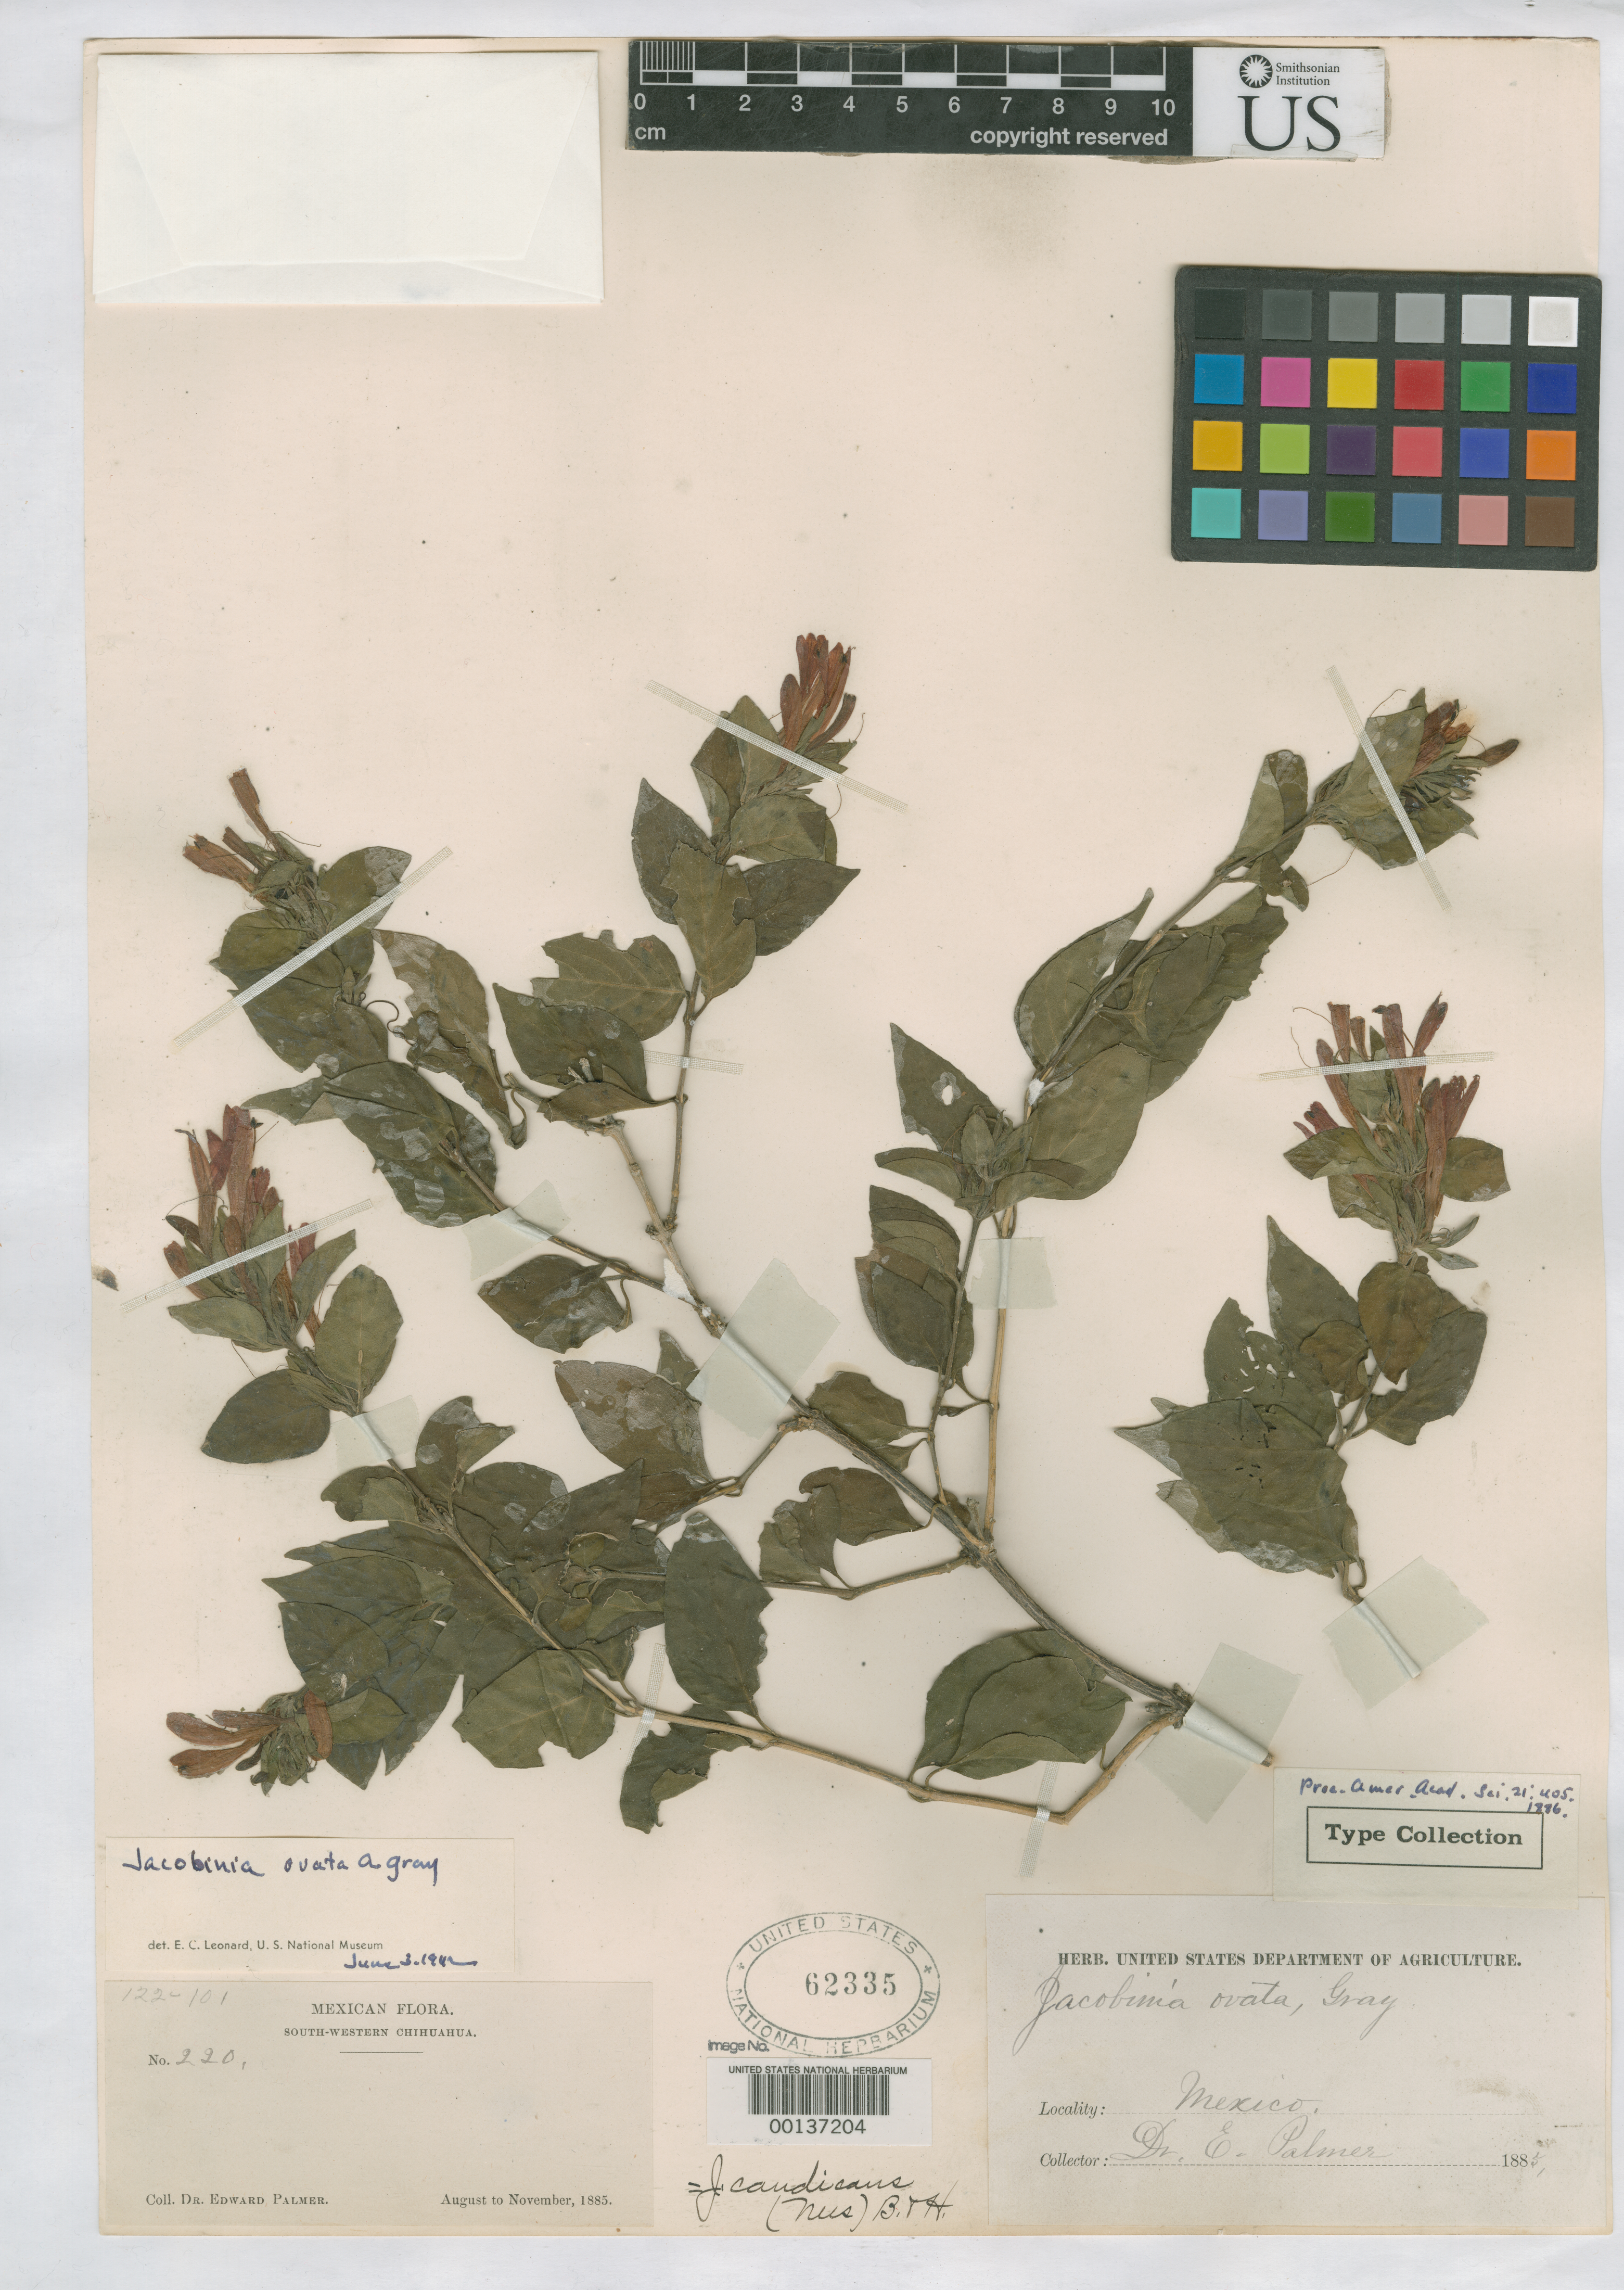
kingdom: Plantae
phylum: Tracheophyta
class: Magnoliopsida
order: Lamiales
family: Acanthaceae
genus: Jacobinia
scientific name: Jacobinia ovata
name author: A. Gray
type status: Isotype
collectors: E. Palmer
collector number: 220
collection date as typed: Aug 1885 to -- Nov 1885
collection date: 1885-08/1885-11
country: Mexico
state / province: Chihuahua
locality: Near Batopilas.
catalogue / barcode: US 62335